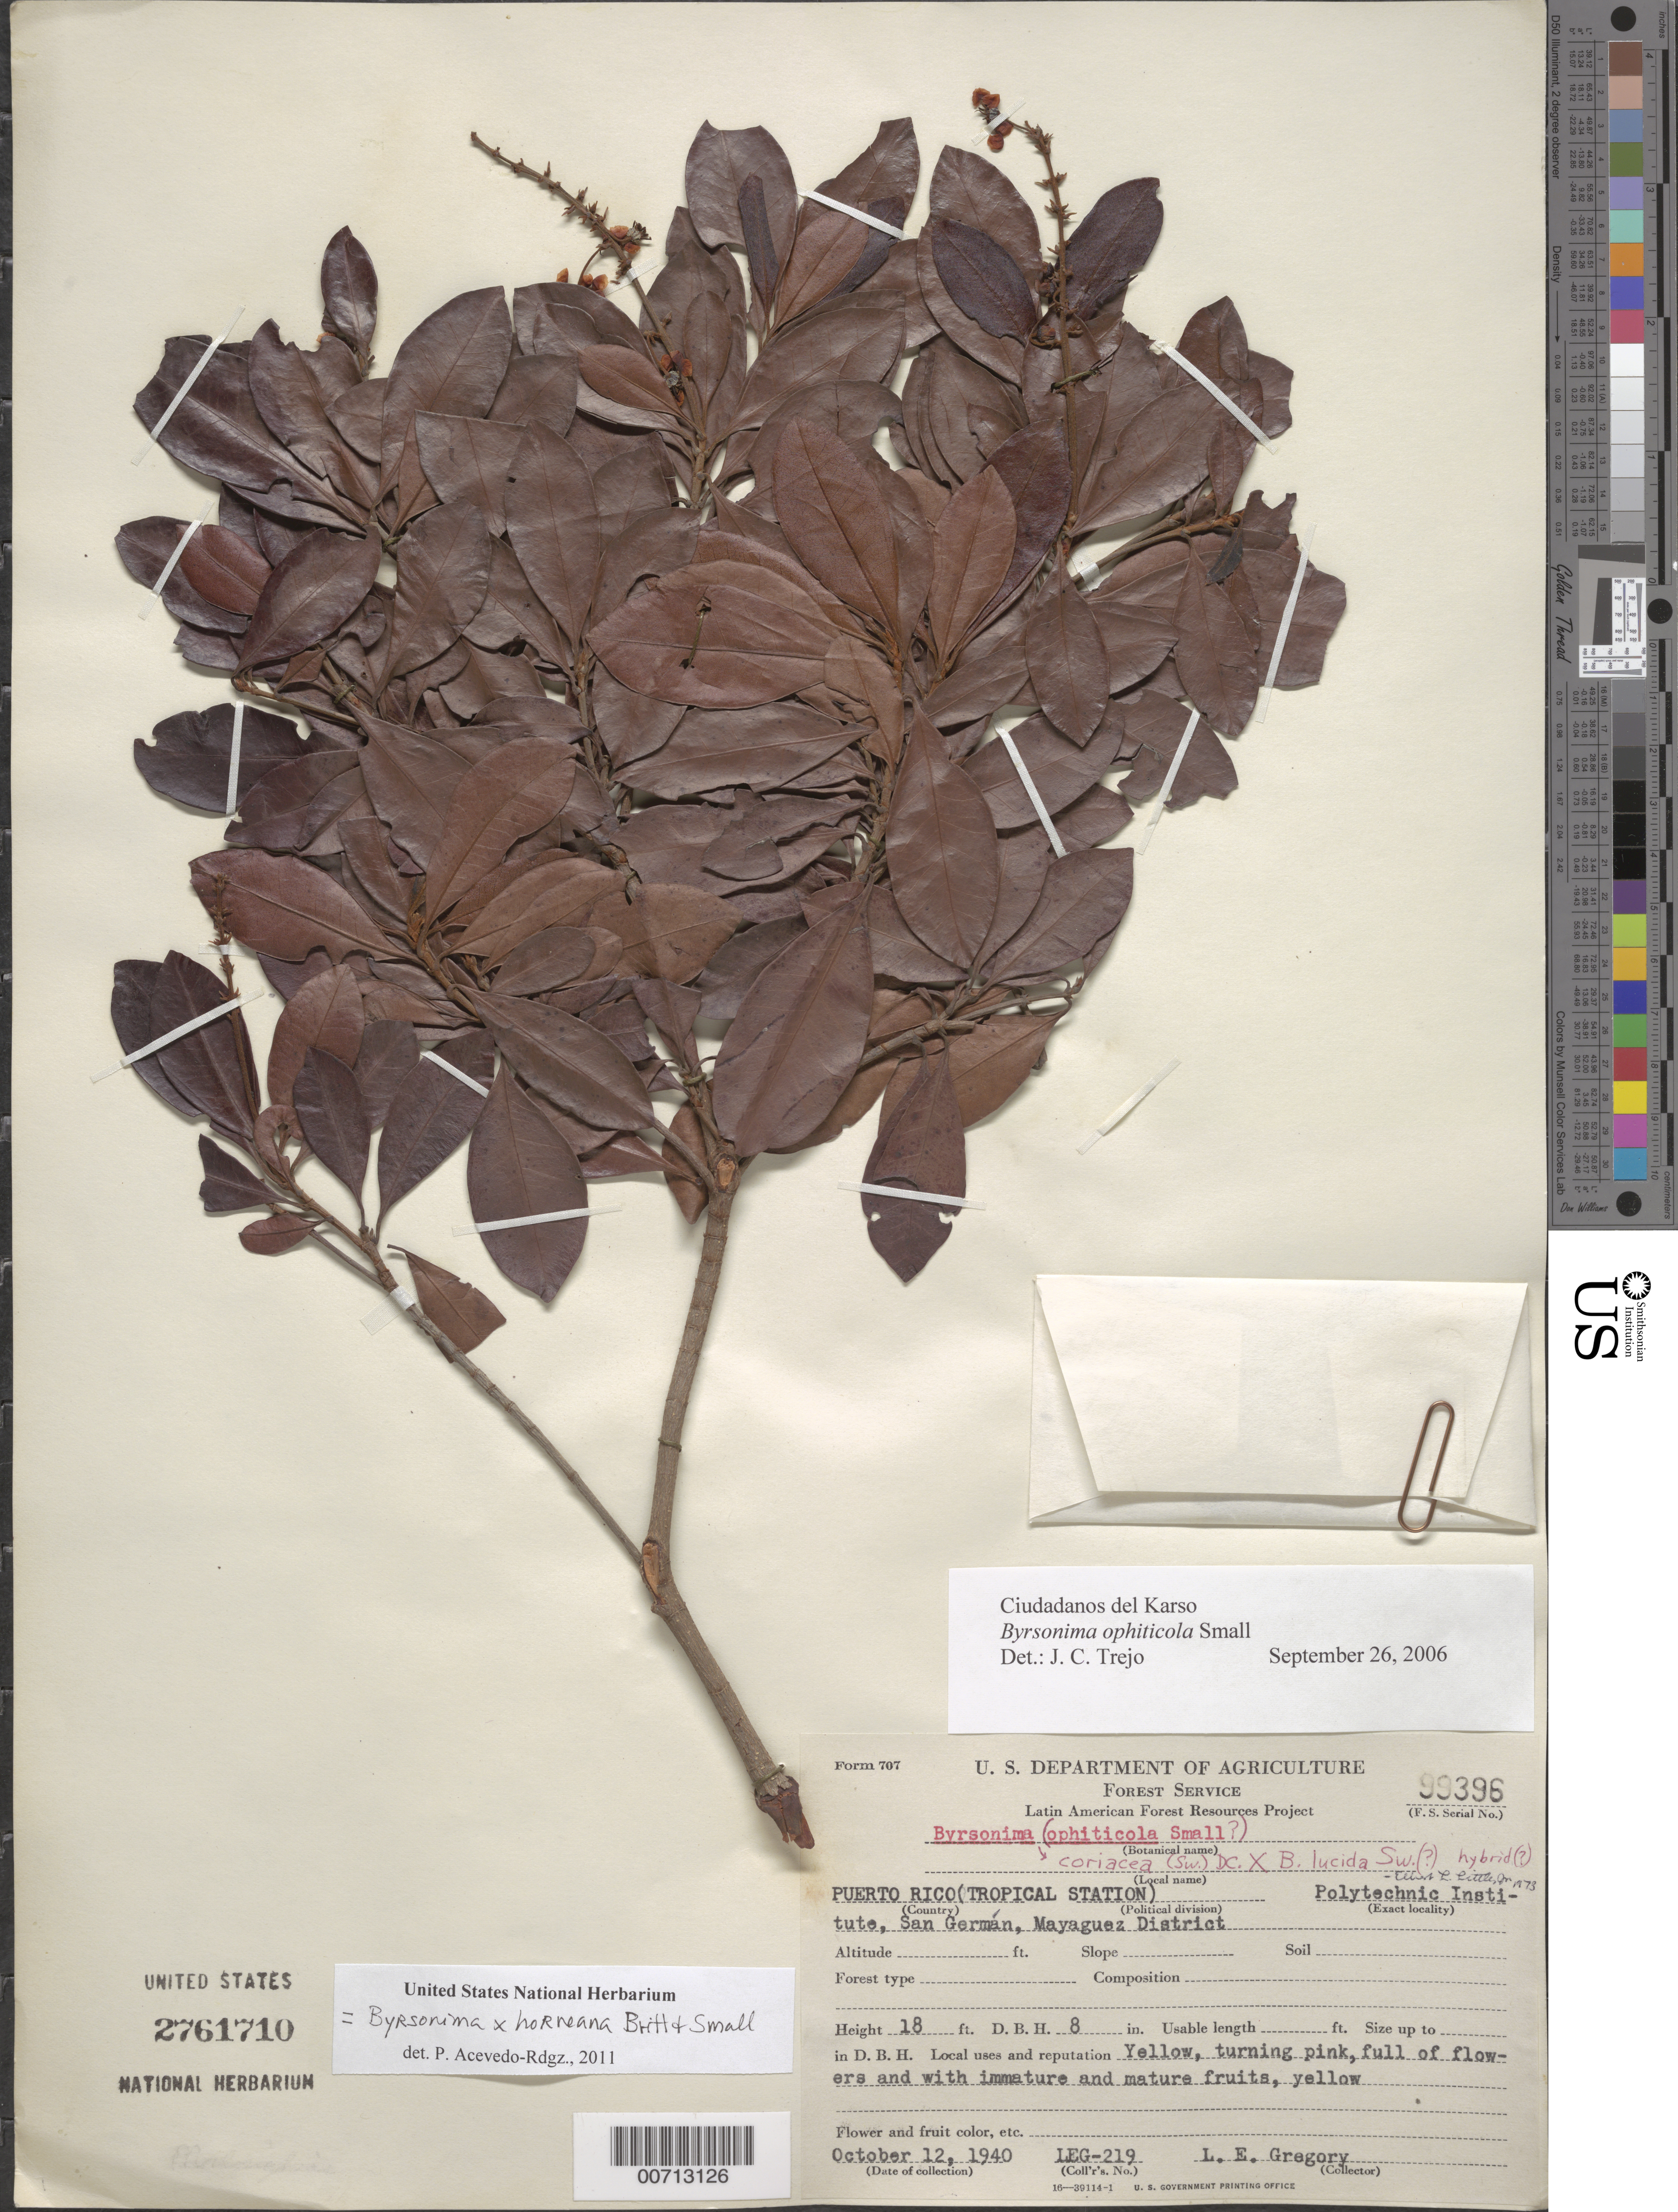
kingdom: Plantae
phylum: Tracheophyta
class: Magnoliopsida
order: Malpighiales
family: Malpighiaceae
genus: Byrsonima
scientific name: Byrsonima coriacea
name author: (Sw.) DC.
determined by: Little, Elbert L., Jr., (FSSR), United States Department of Agriculture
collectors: L. E. Gregory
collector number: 219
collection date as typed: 12 Oct 1940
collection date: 1940-10-12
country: Puerto Rico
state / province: Mayaguez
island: Greater Antilles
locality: San German, Polytechnic Ints.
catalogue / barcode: US 2761710